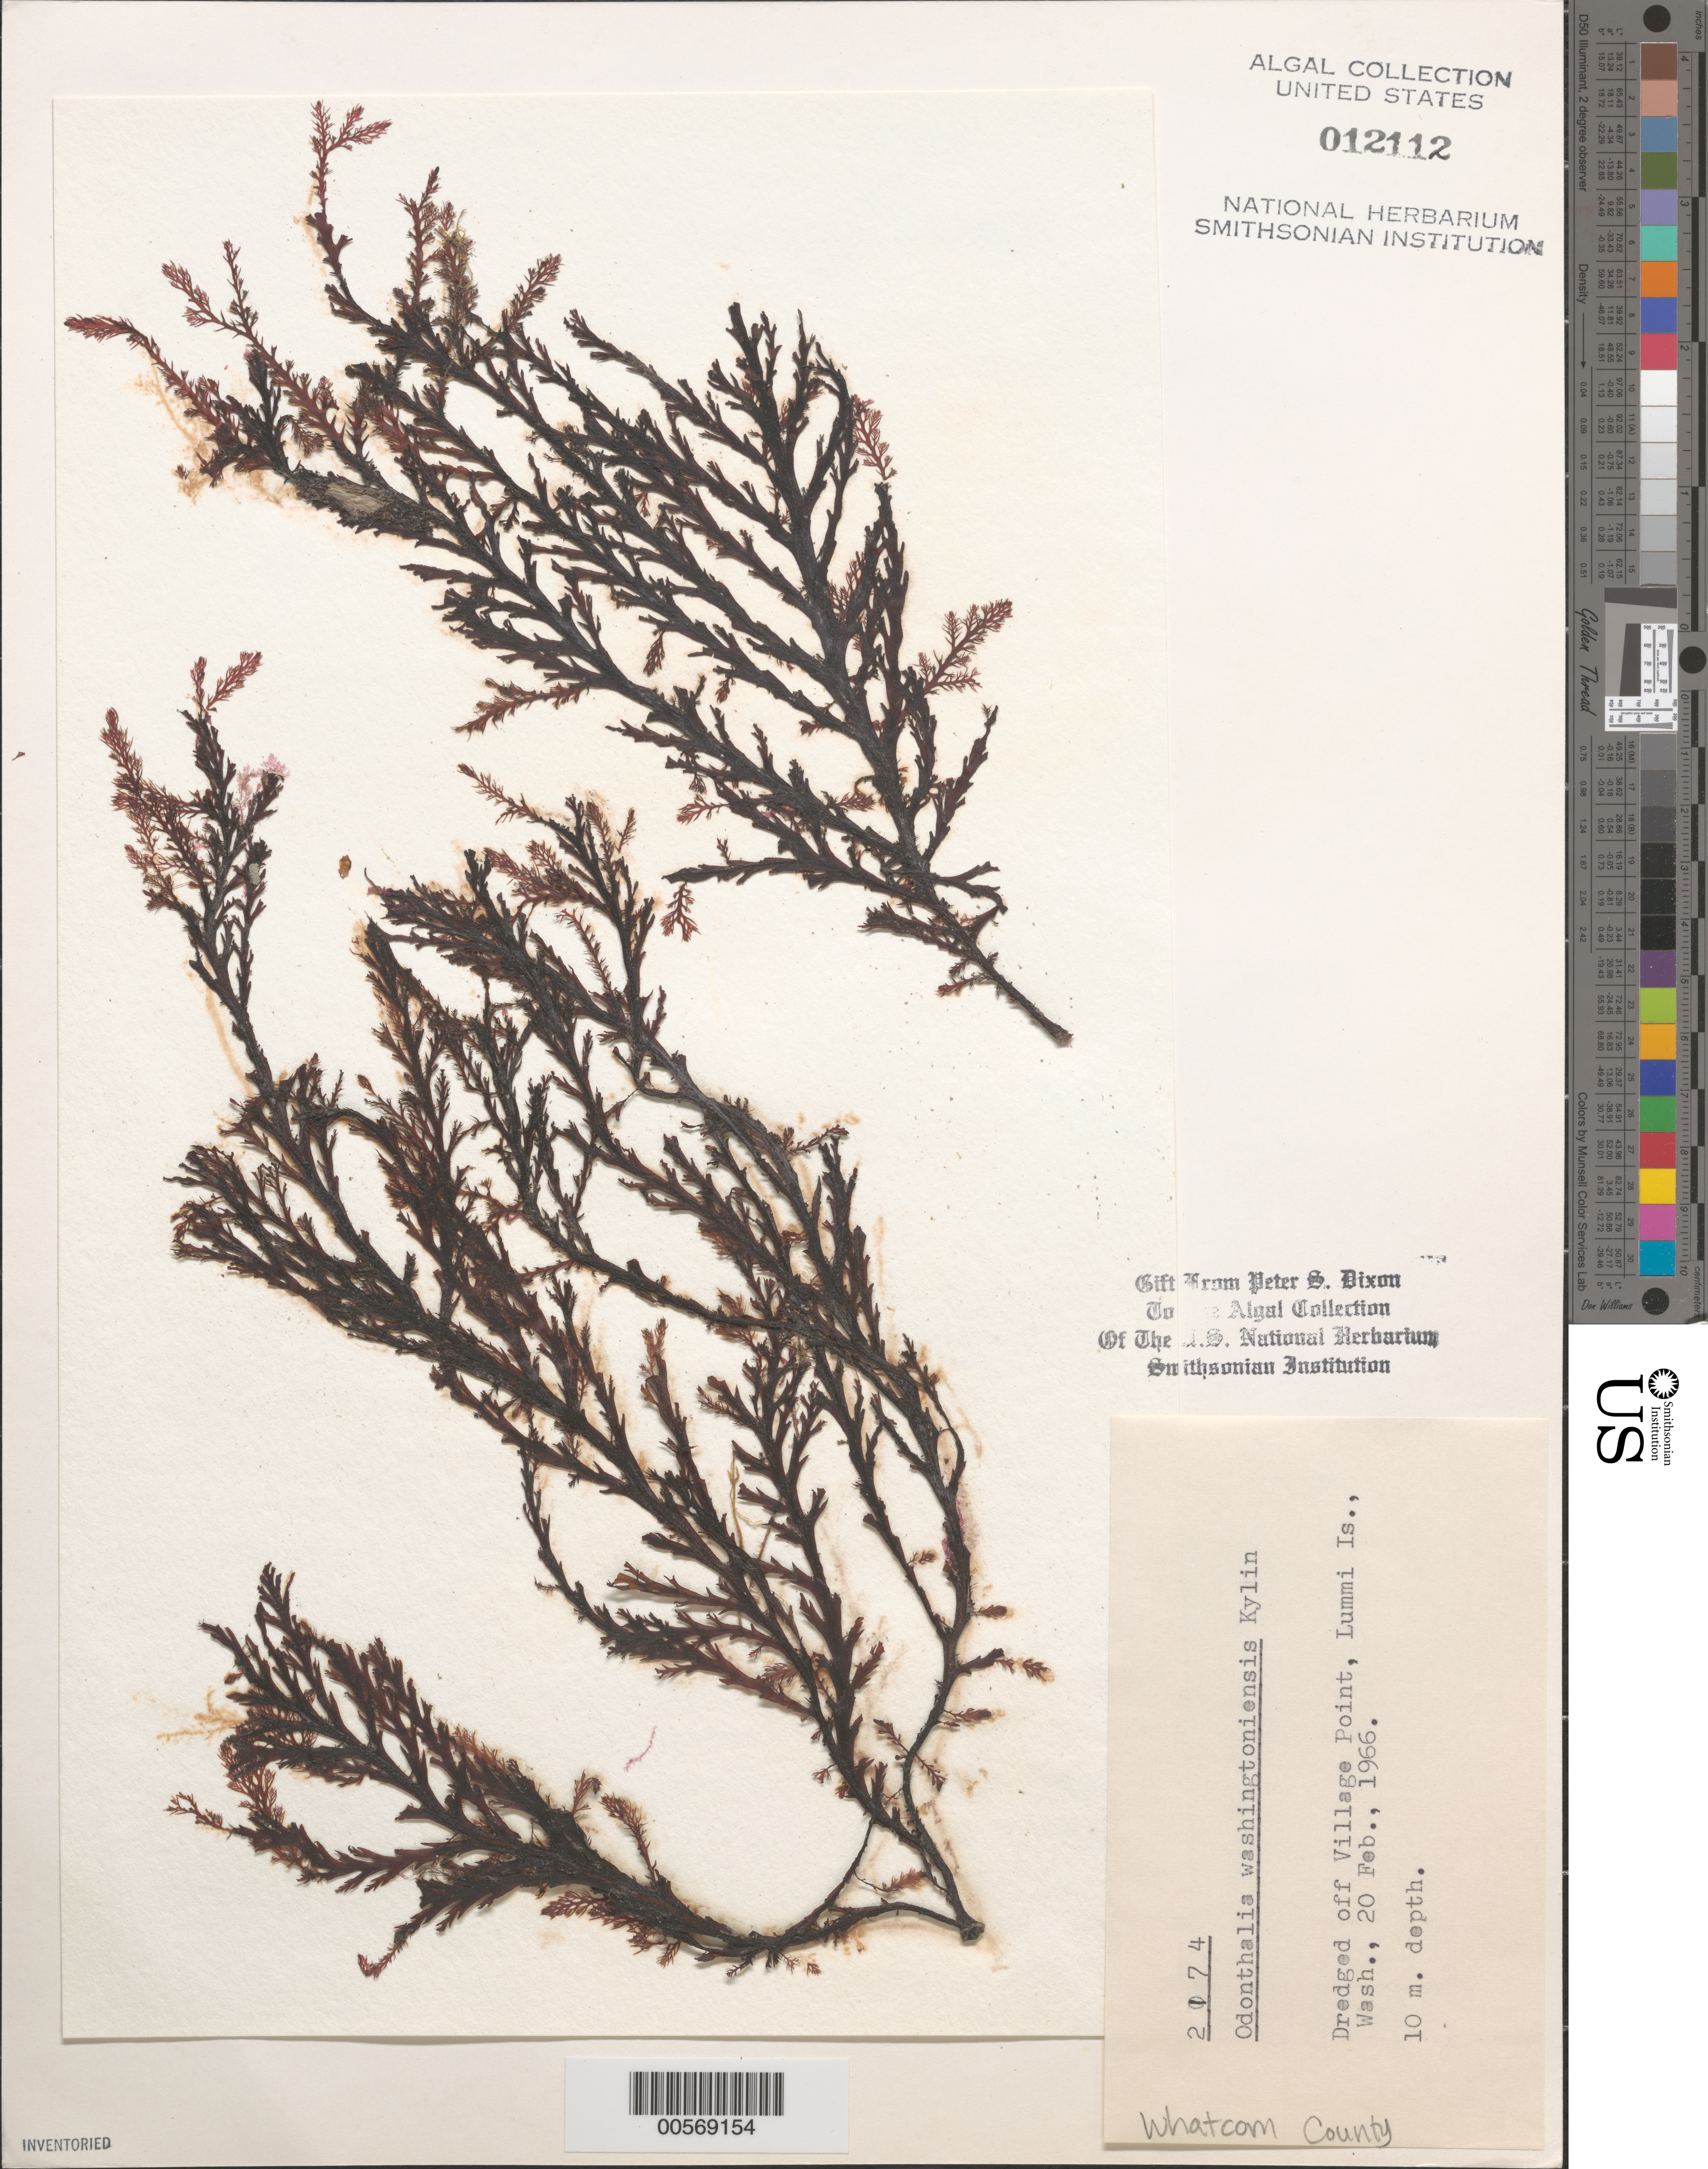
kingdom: Plantae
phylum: Rhodophyta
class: Florideophyceae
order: Ceramiales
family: Rhodomelaceae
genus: Odonthalia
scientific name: Odonthalia washingtoniensis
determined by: Dixon, P. S.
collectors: P. S. Dixon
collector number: PSD 2174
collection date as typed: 20 Feb 1966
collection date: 1966-02-20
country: United States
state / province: Washington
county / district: Whatcom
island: Lummi Island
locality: Off Village Point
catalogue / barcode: US 12112